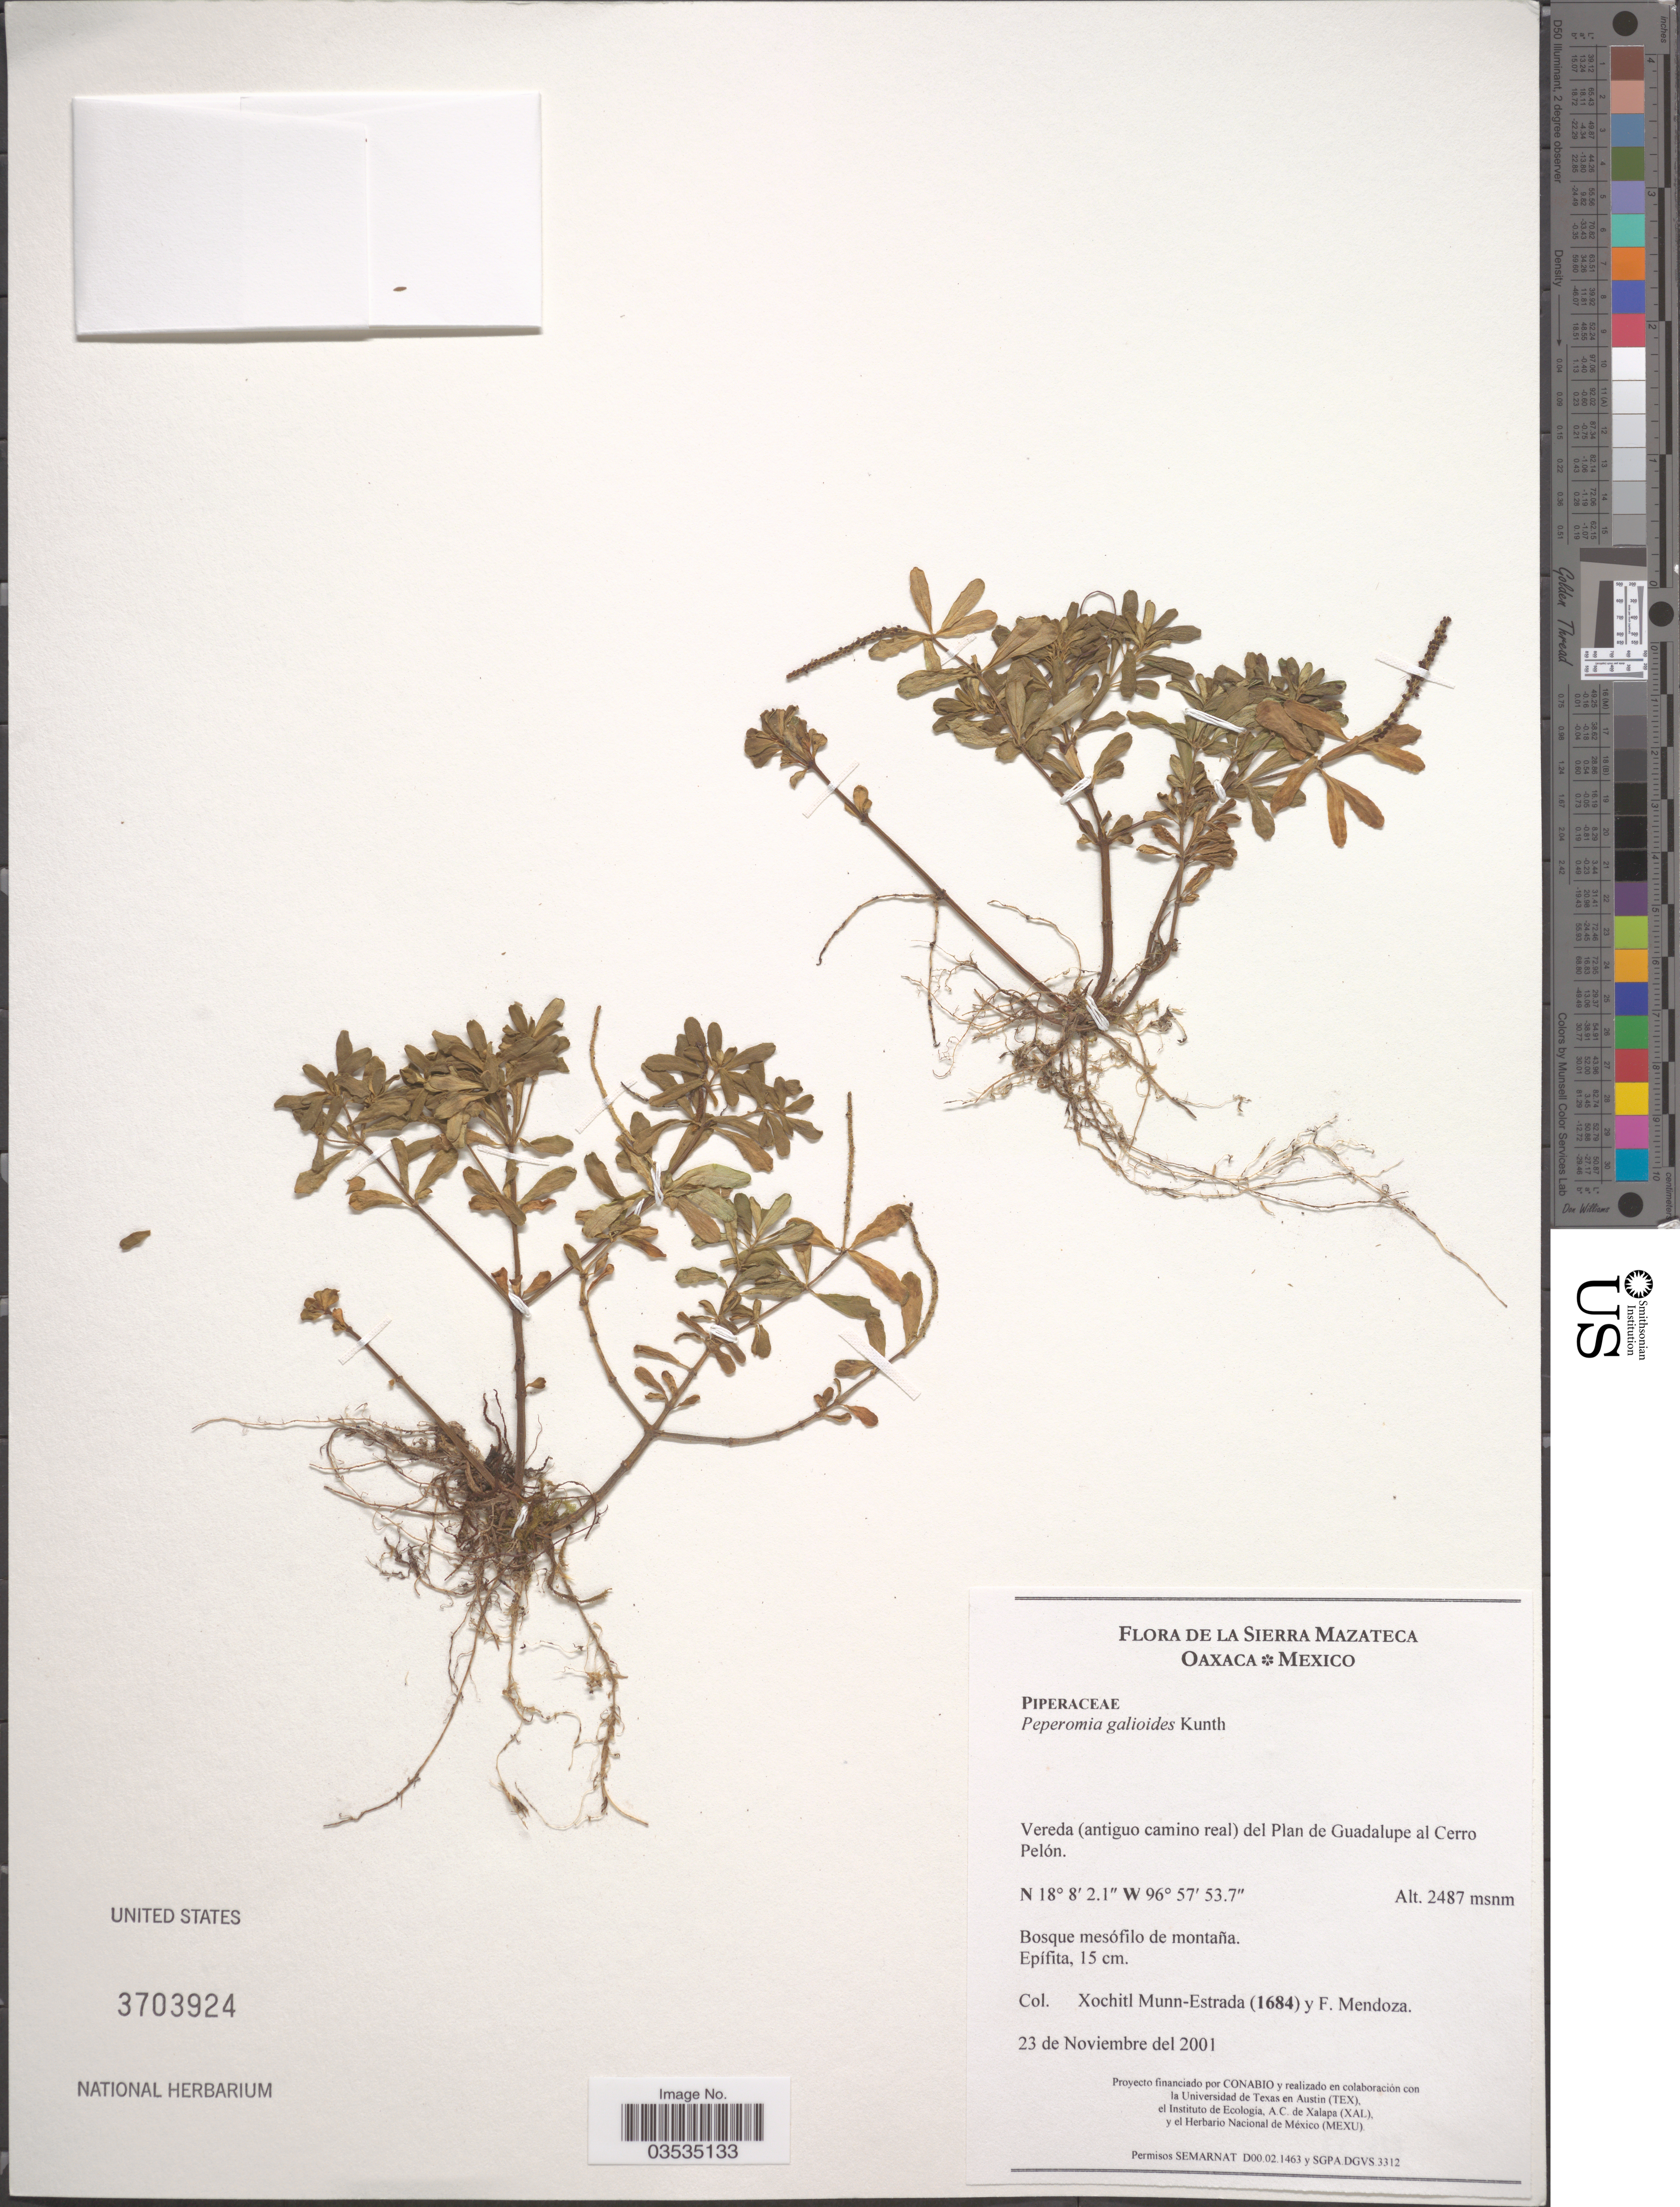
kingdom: Plantae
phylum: Tracheophyta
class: Magnoliopsida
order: Piperales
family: Piperaceae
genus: Peperomia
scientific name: Peperomia leptophylla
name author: Miq.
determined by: Jiménez, José Estaban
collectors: X. Munn-Estrada & F. Mendoza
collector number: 1684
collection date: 2001-11-23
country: Mexico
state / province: Oaxaca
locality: Sierra Mazateca. Vereda (antiguo camino real) del Plan de Guadalupe al Cerro Pelón.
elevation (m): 2487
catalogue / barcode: US 3703924